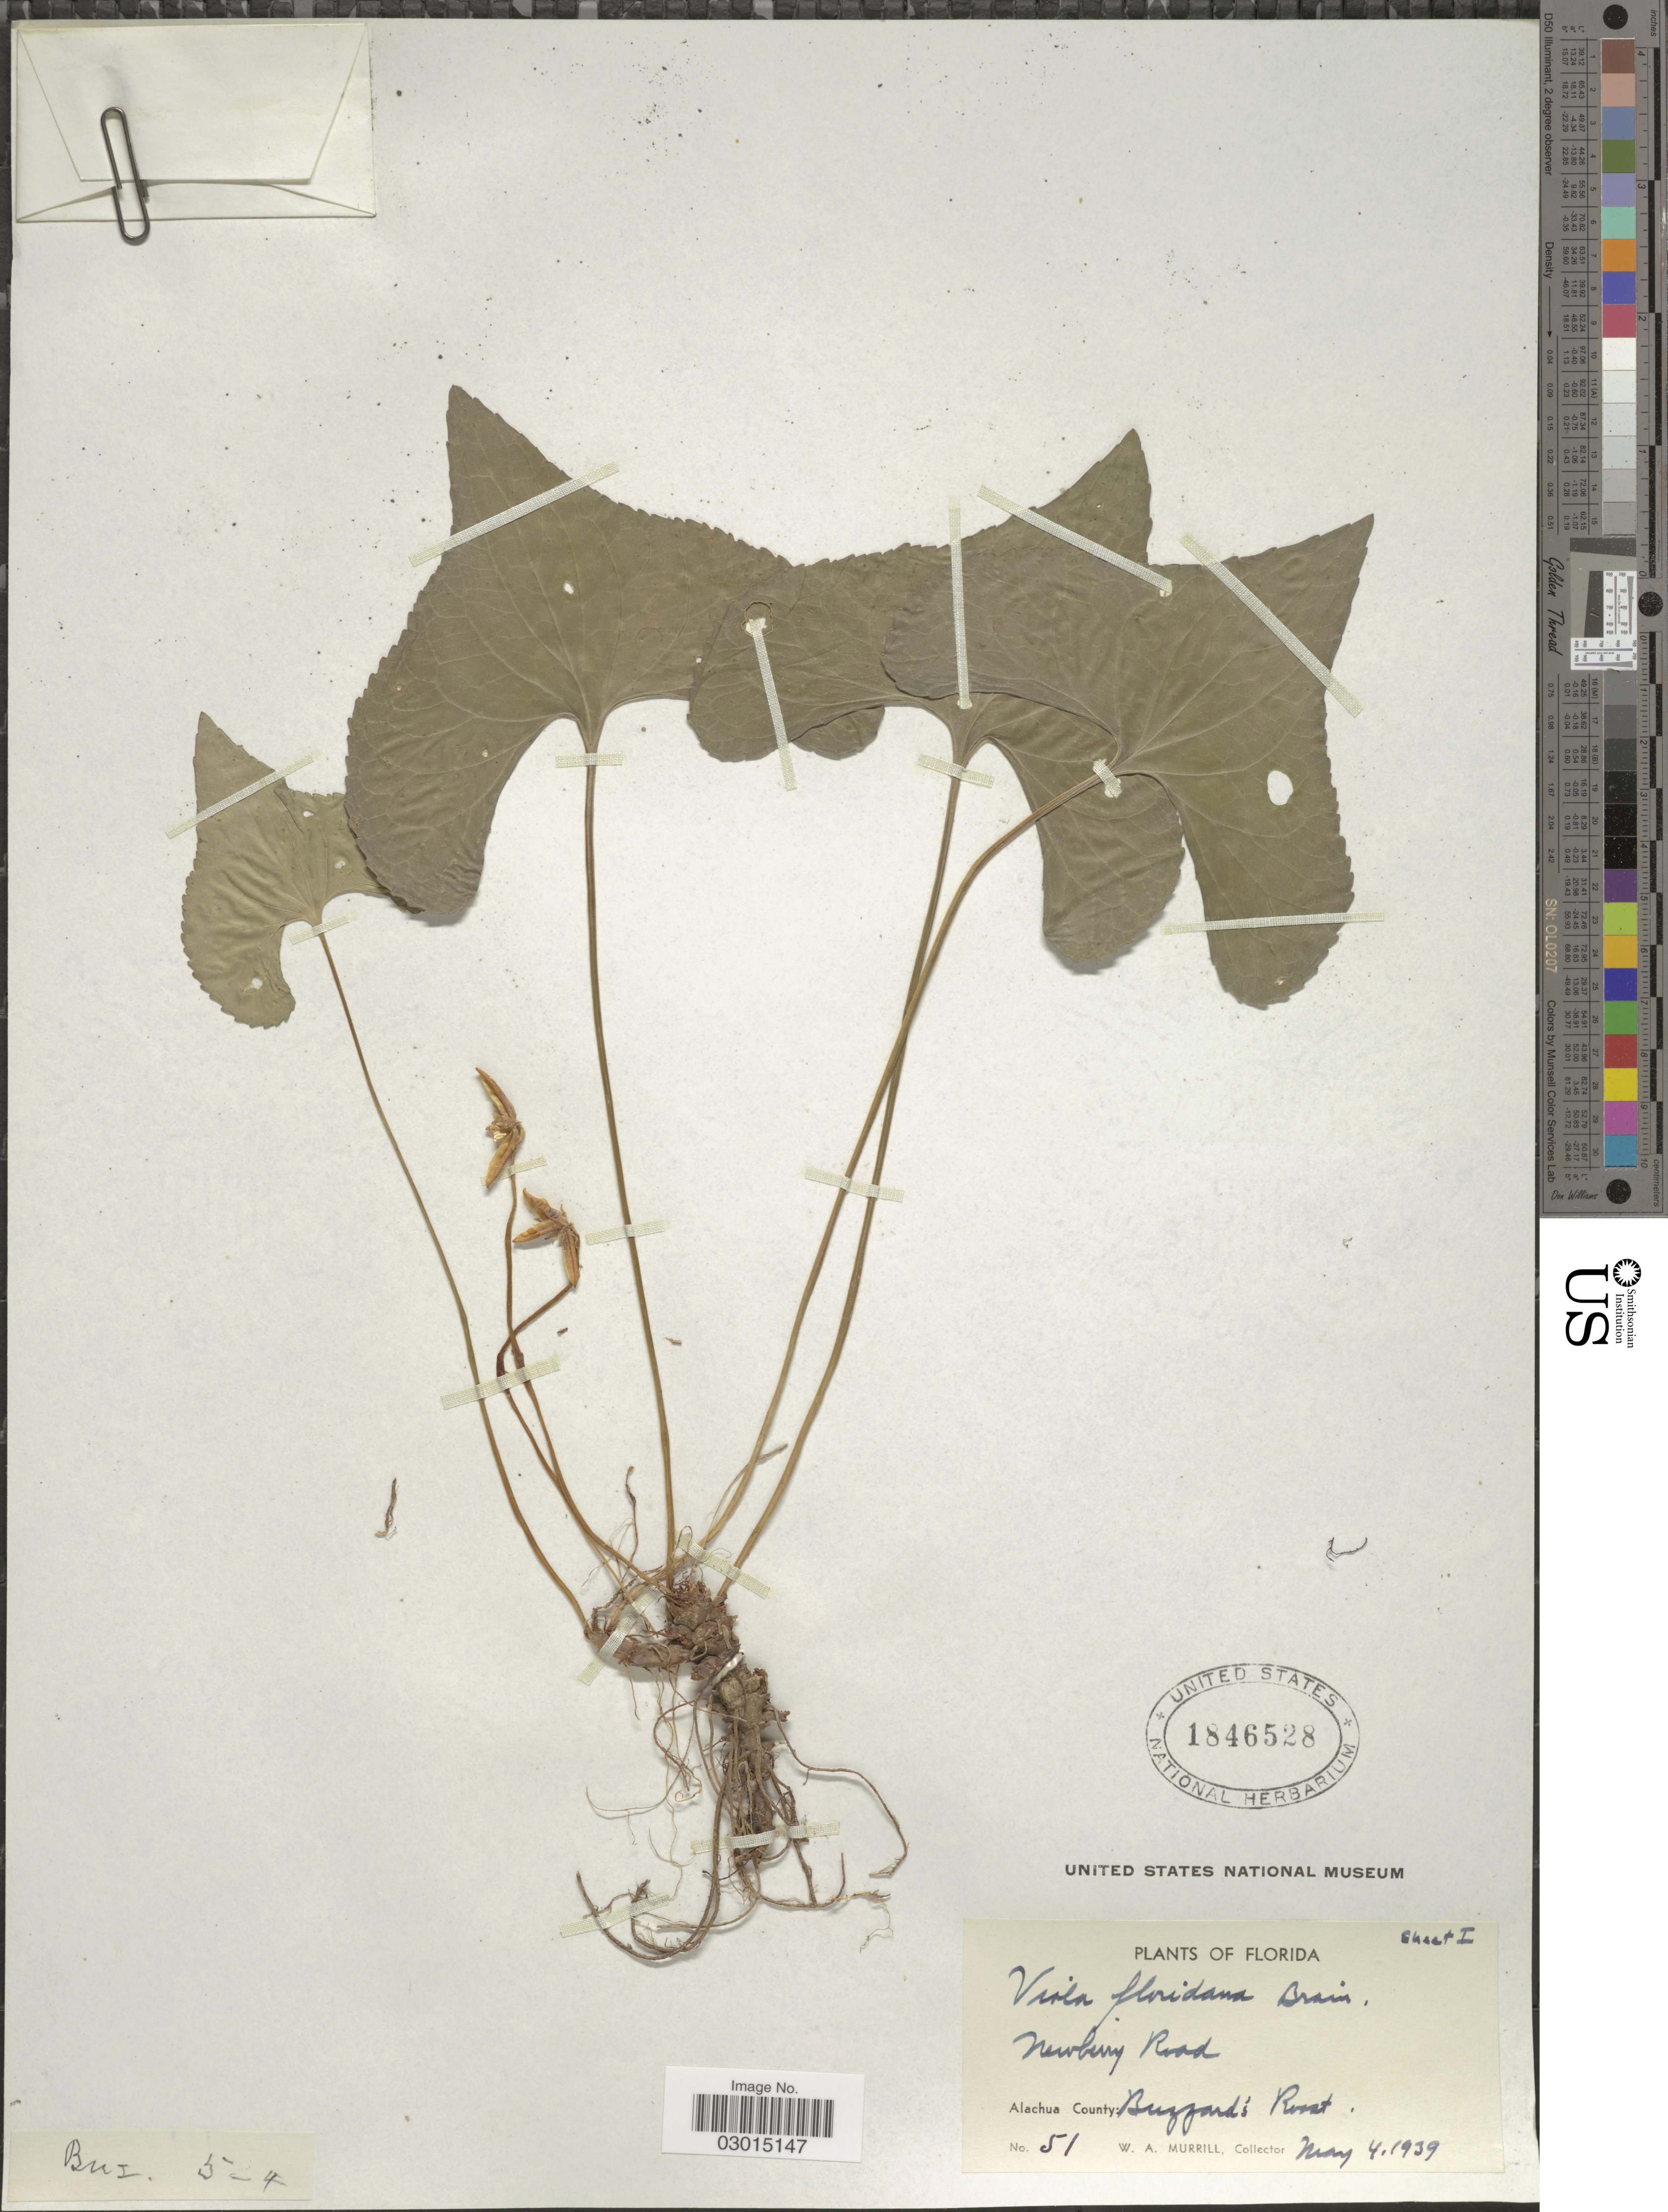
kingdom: Plantae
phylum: Tracheophyta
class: Magnoliopsida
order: Malpighiales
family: Violaceae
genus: Viola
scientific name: Viola floridana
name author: Brainerd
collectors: W. A. Murrill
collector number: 51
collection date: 1939-05-04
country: United States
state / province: Florida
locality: Newberry Road. Alachua County: Buzzard's Roost.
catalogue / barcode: US 1846528